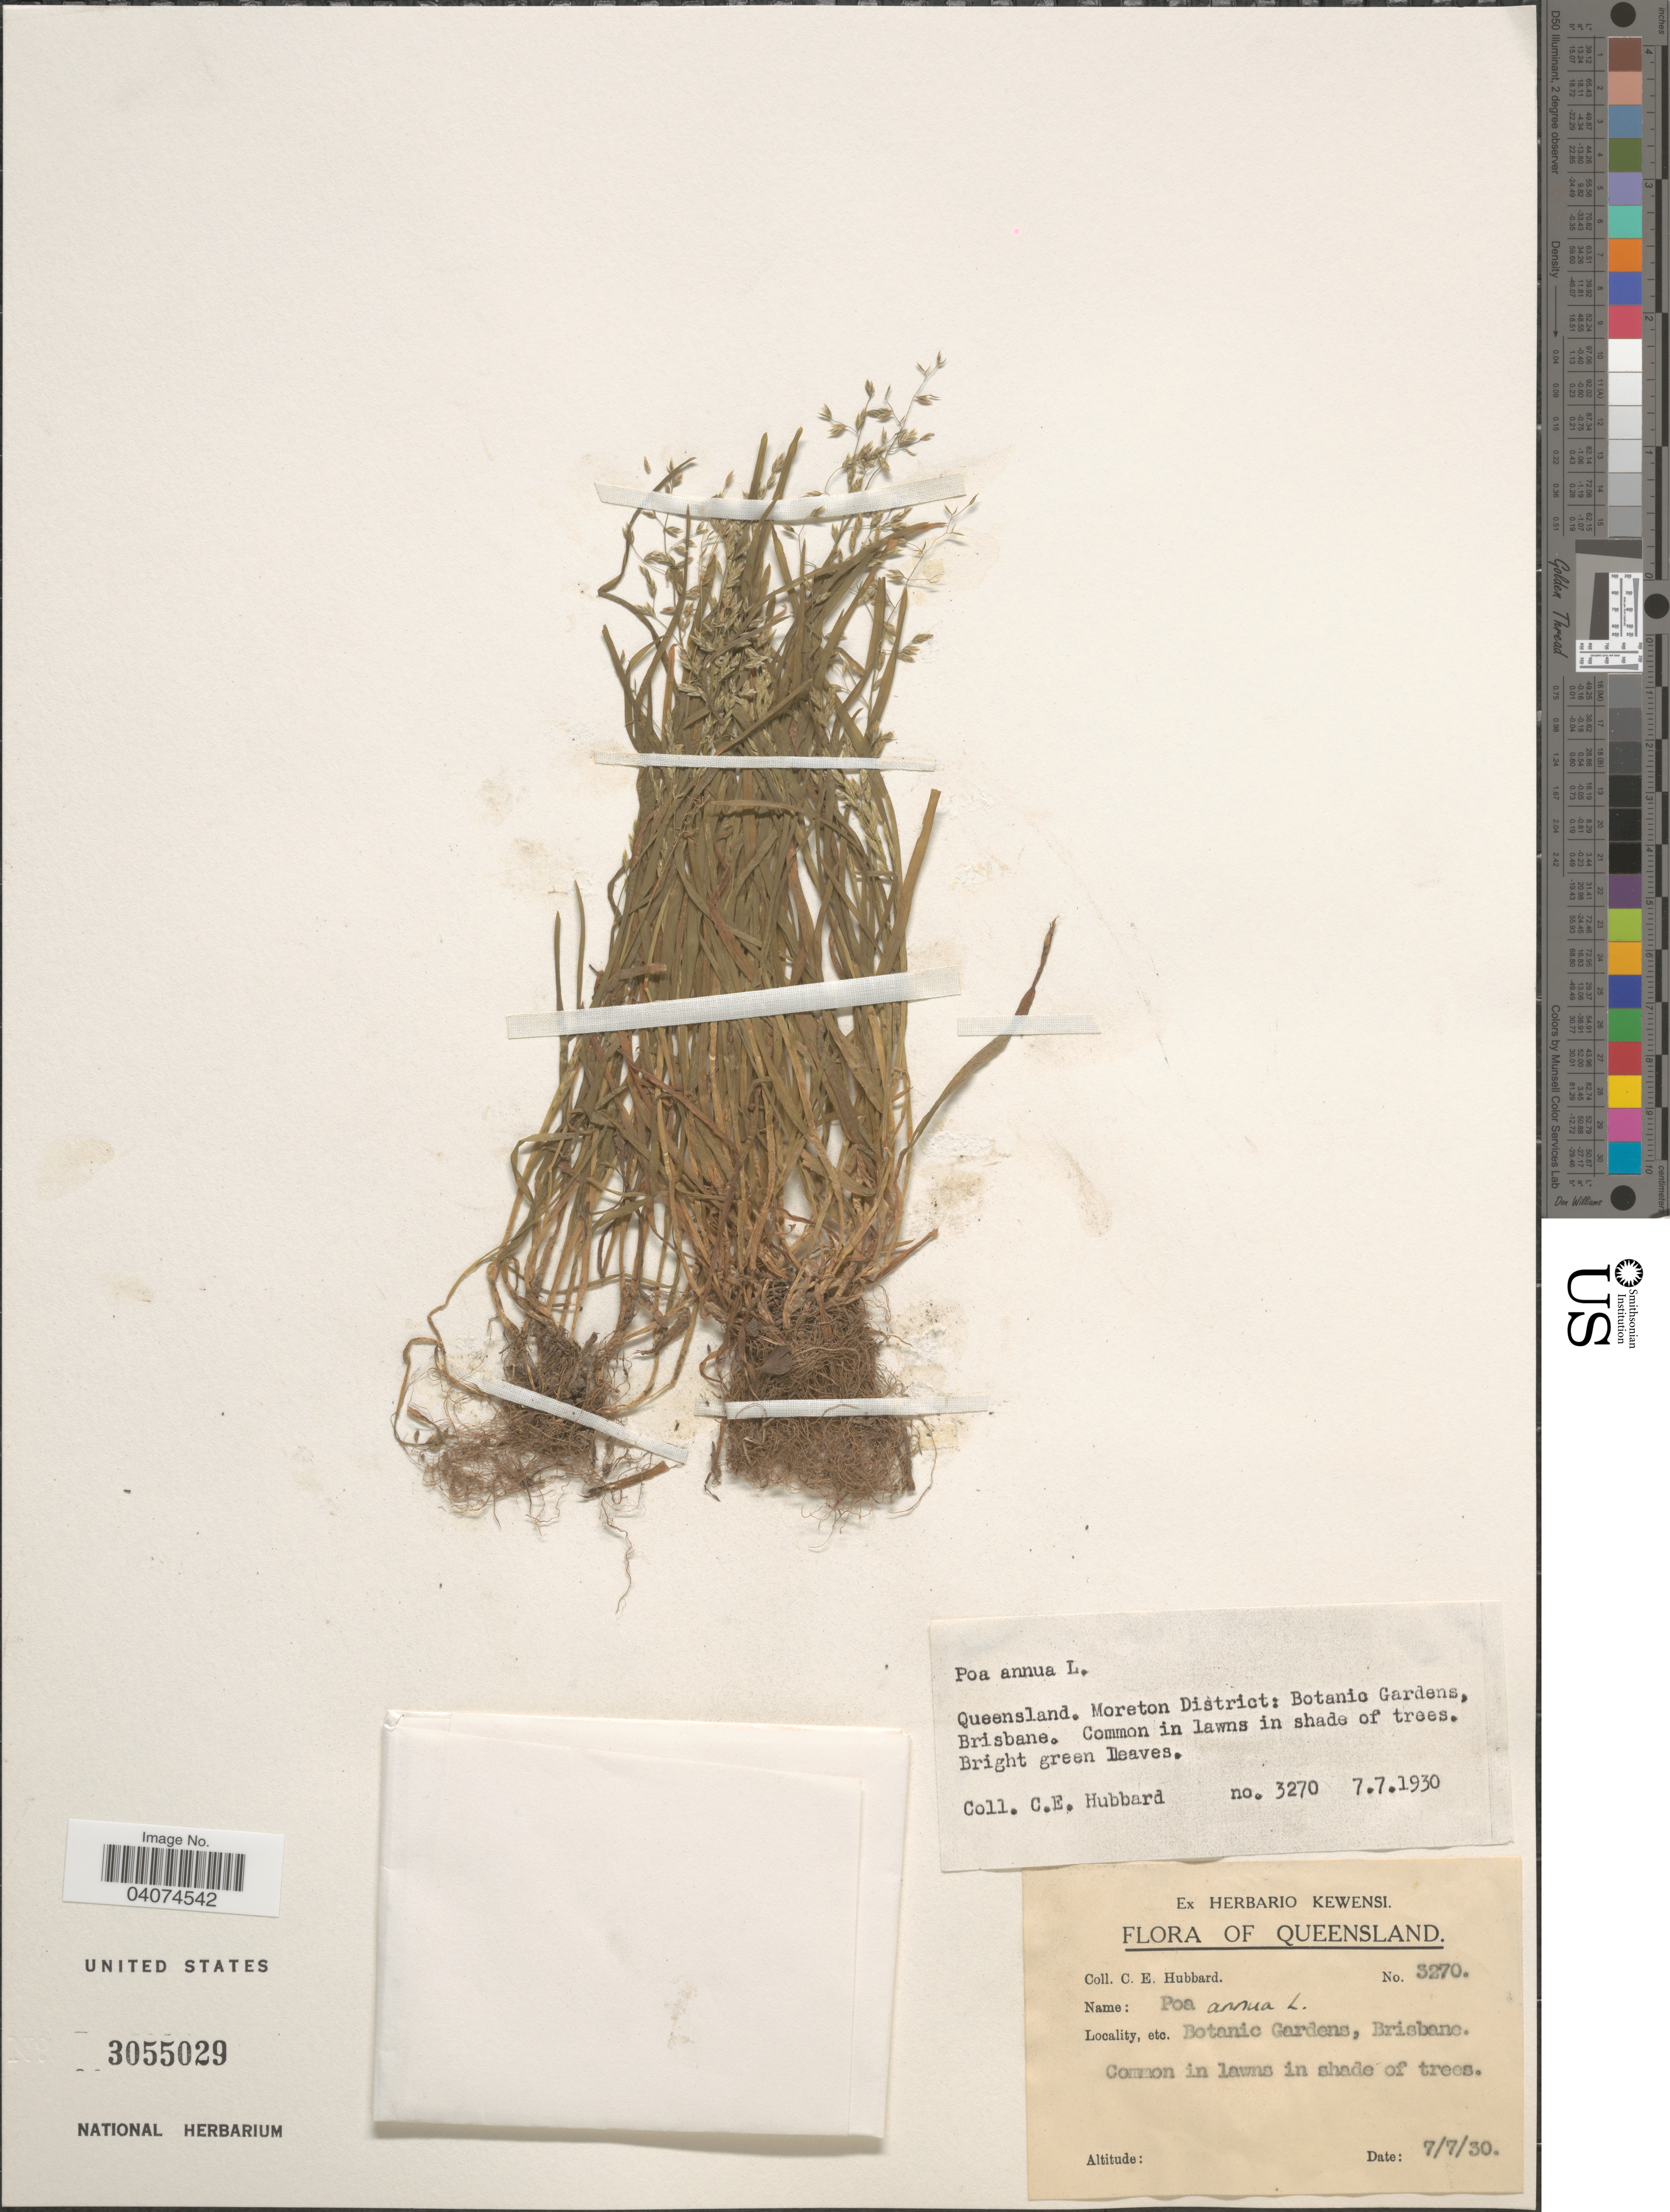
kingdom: Plantae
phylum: Tracheophyta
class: Liliopsida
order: Poales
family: Poaceae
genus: Poa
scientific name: Poa annua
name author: L.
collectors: C. E. Hubbard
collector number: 3270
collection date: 1930-07-07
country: Australia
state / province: Queensland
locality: Moreton District: Botanic Gardens, Brisbane.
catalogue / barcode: US 3055029